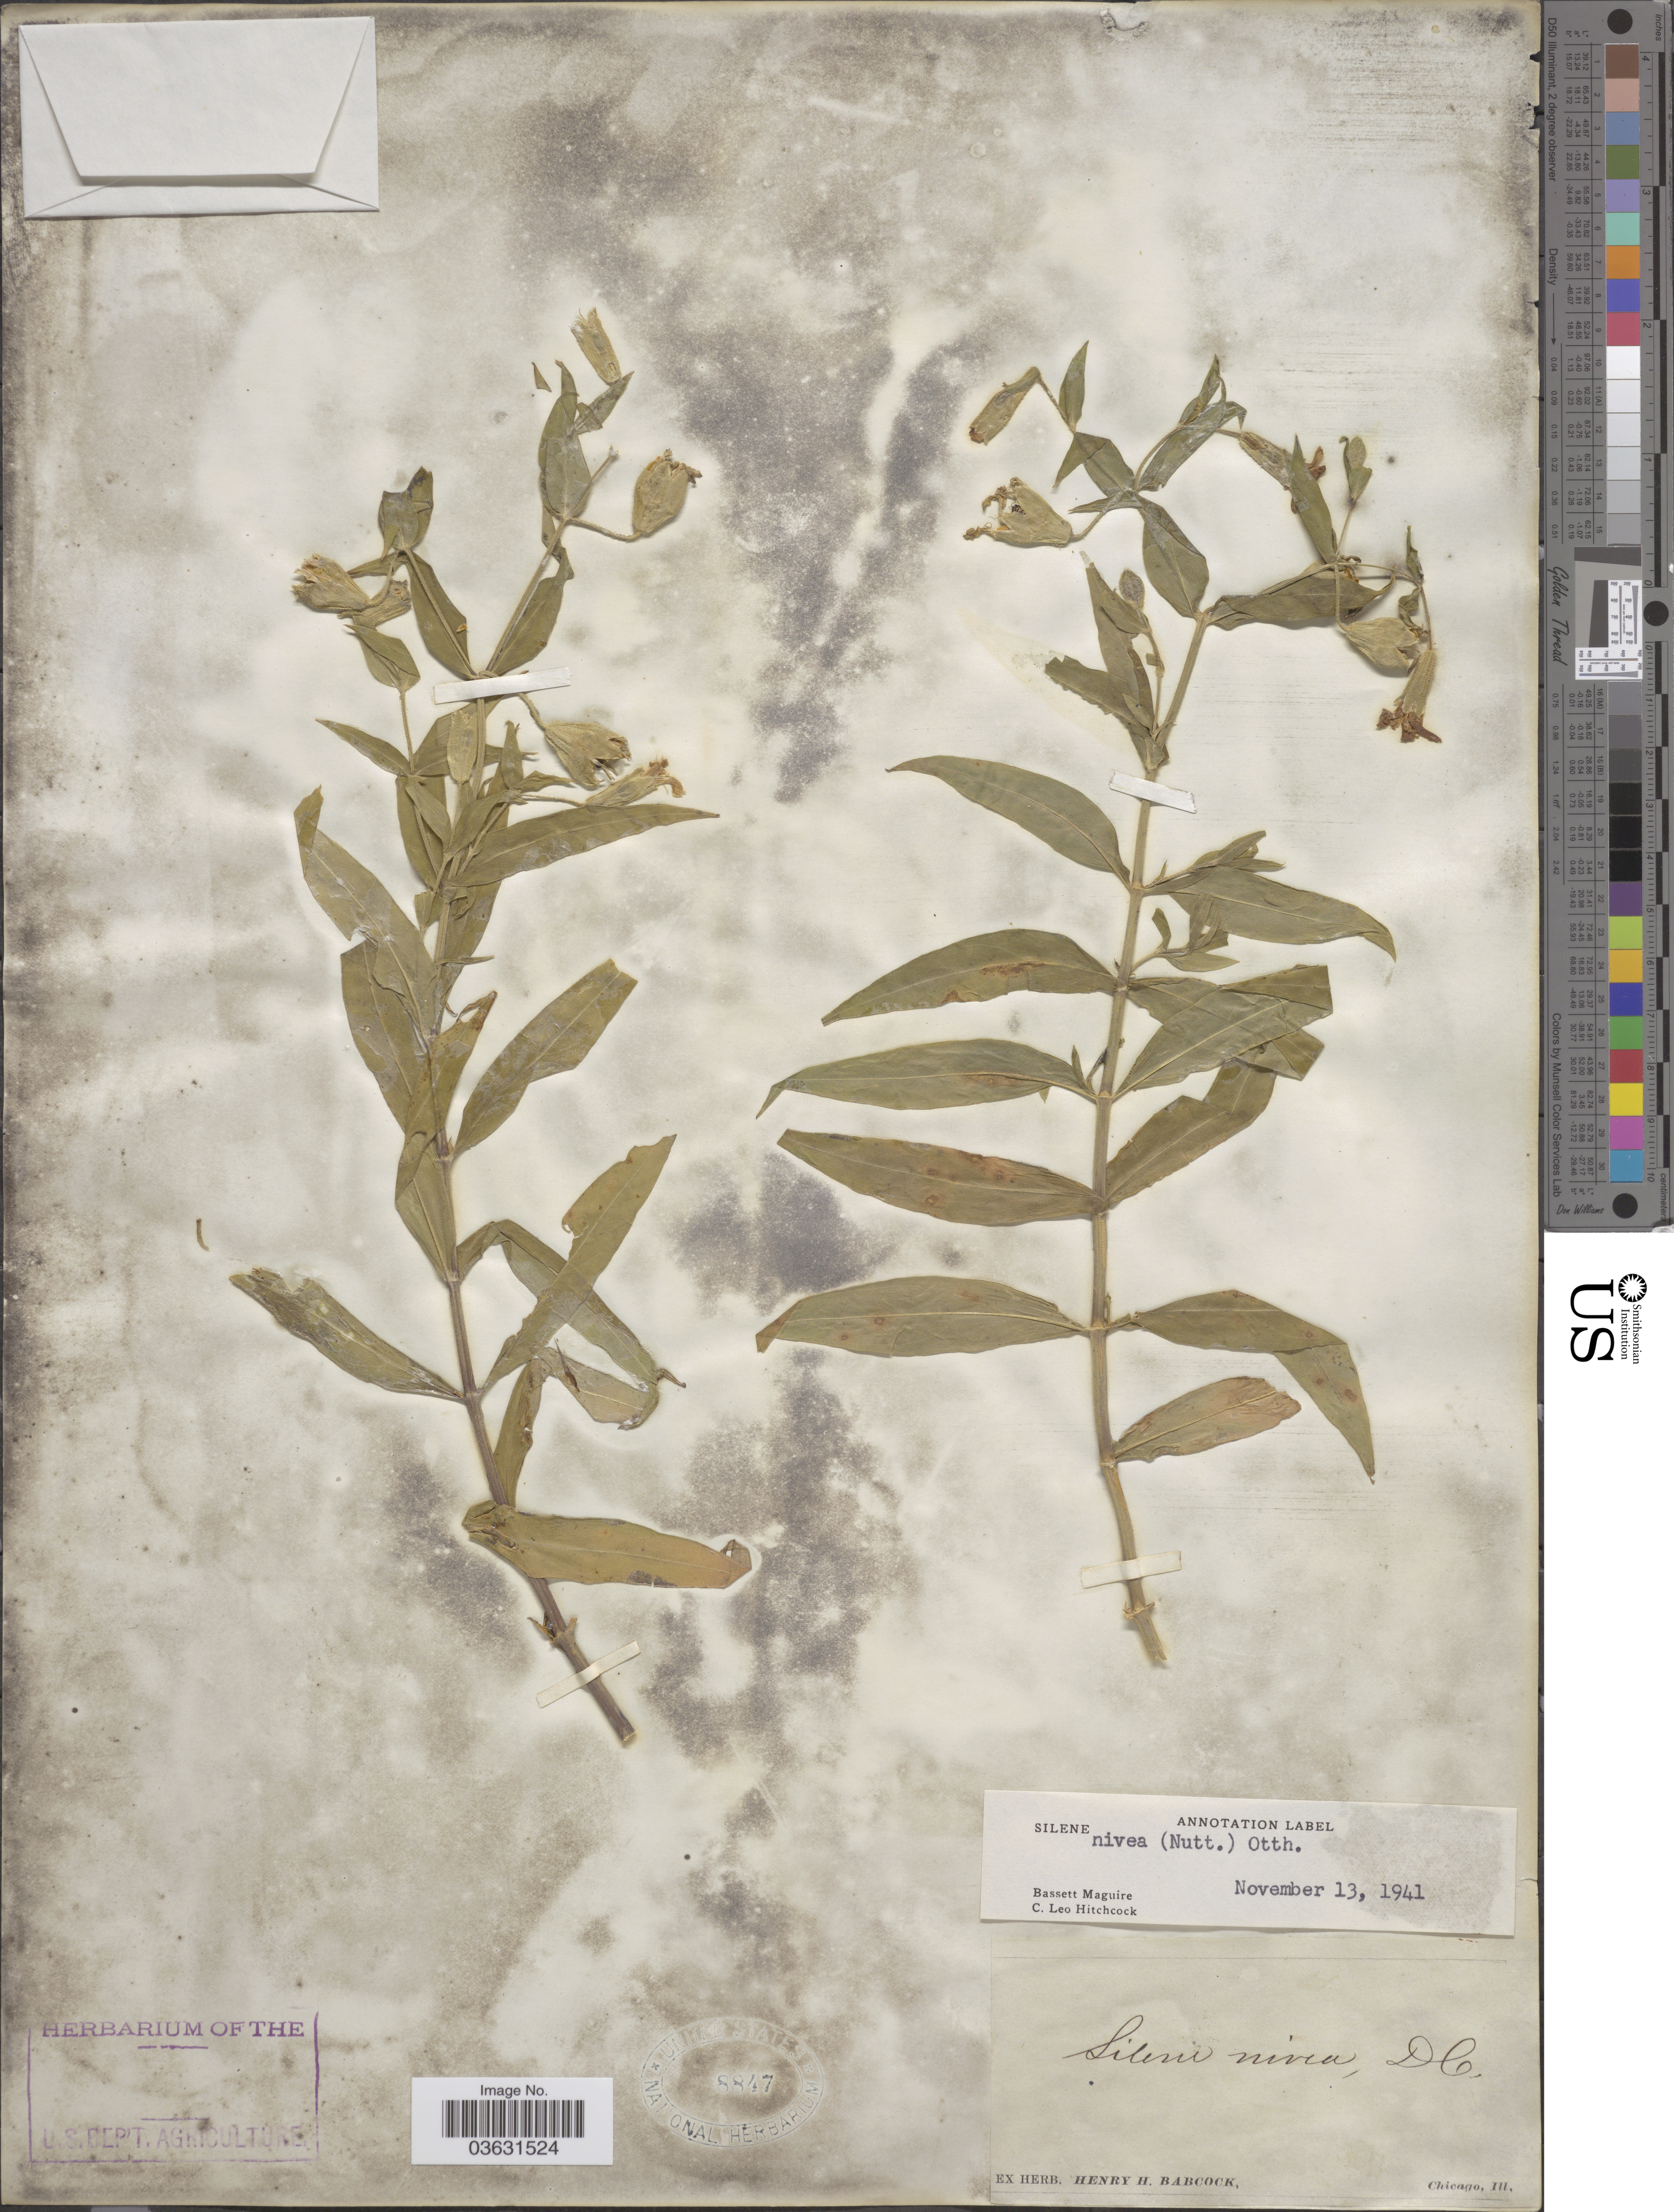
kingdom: Plantae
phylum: Tracheophyta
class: Magnoliopsida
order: Caryophyllales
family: Caryophyllaceae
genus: Silene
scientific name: Silene nivea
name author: (Nutt.) Muhl. ex DC.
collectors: ex herb. H. H. Babcock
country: United States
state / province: Illinois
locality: Chicago.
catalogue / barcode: US 8847